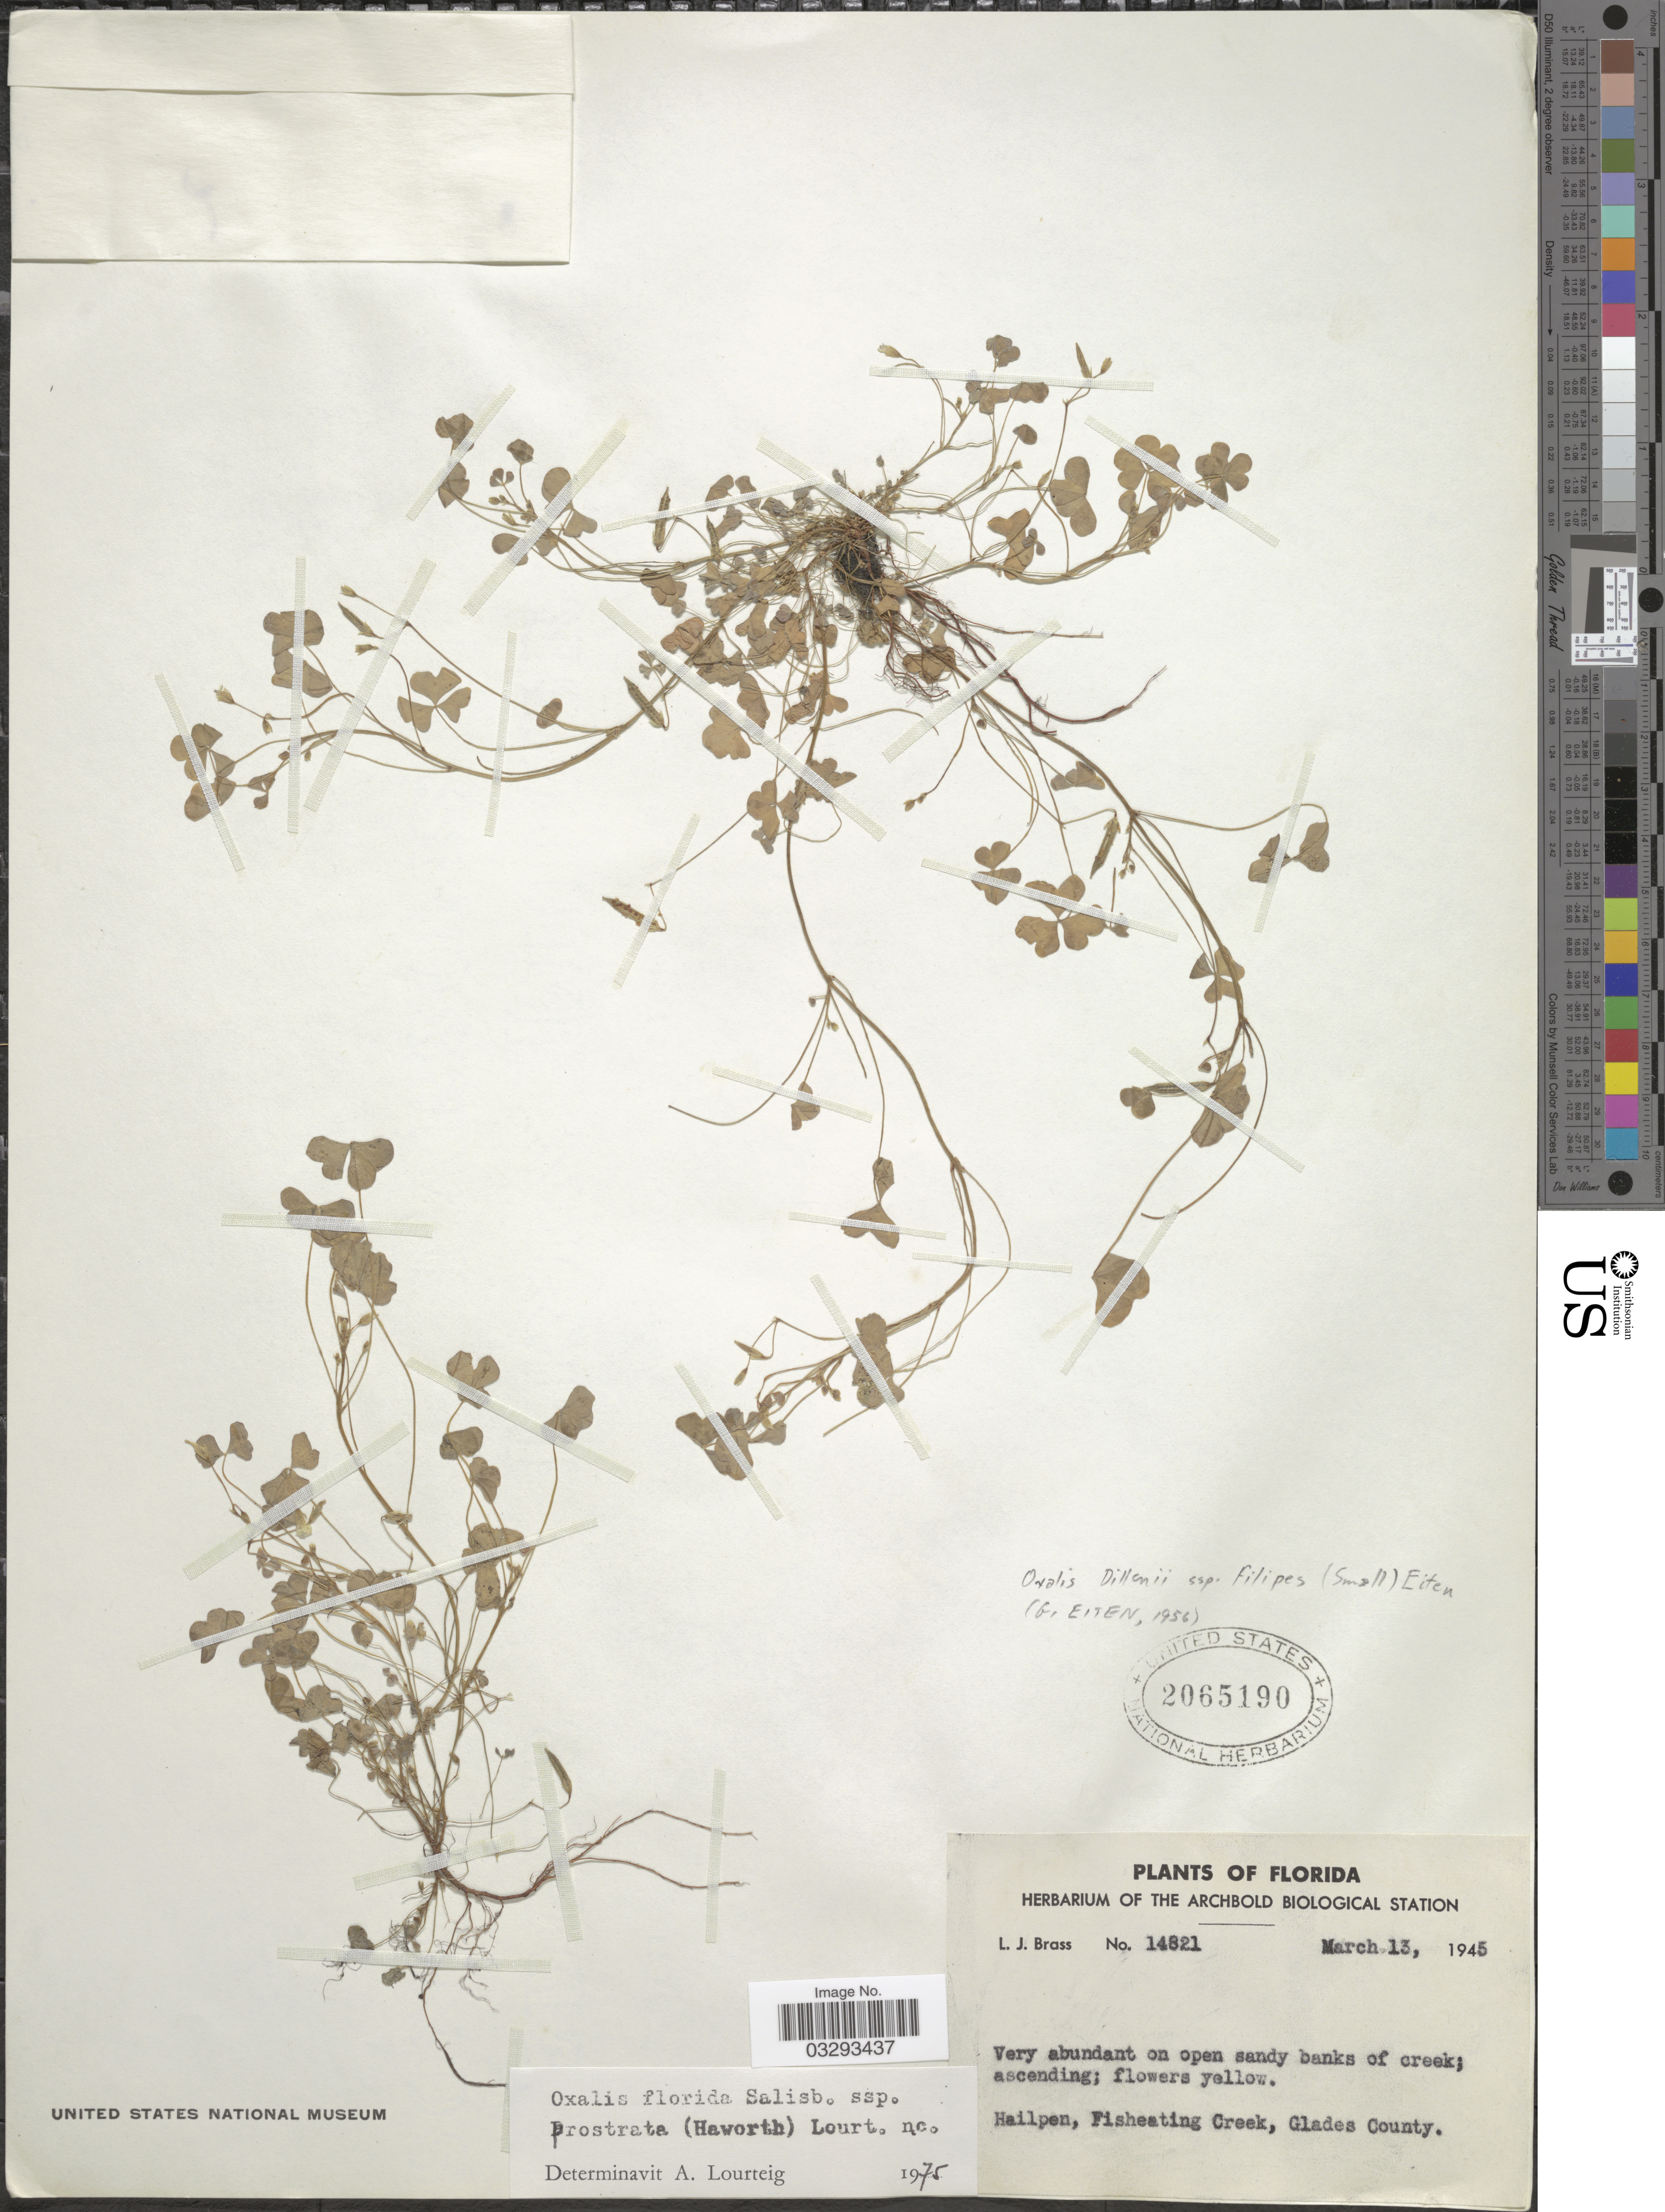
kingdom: Plantae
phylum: Tracheophyta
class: Magnoliopsida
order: Oxalidales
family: Oxalidaceae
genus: Oxalis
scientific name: Oxalis florida subsp. prostrata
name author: (Haw.) Lourteig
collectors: L. J. Brass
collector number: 14821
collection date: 1945-03-13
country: United States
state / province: Florida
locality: Hailpen, Fisheating Creek, Glades County.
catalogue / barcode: US 2065190